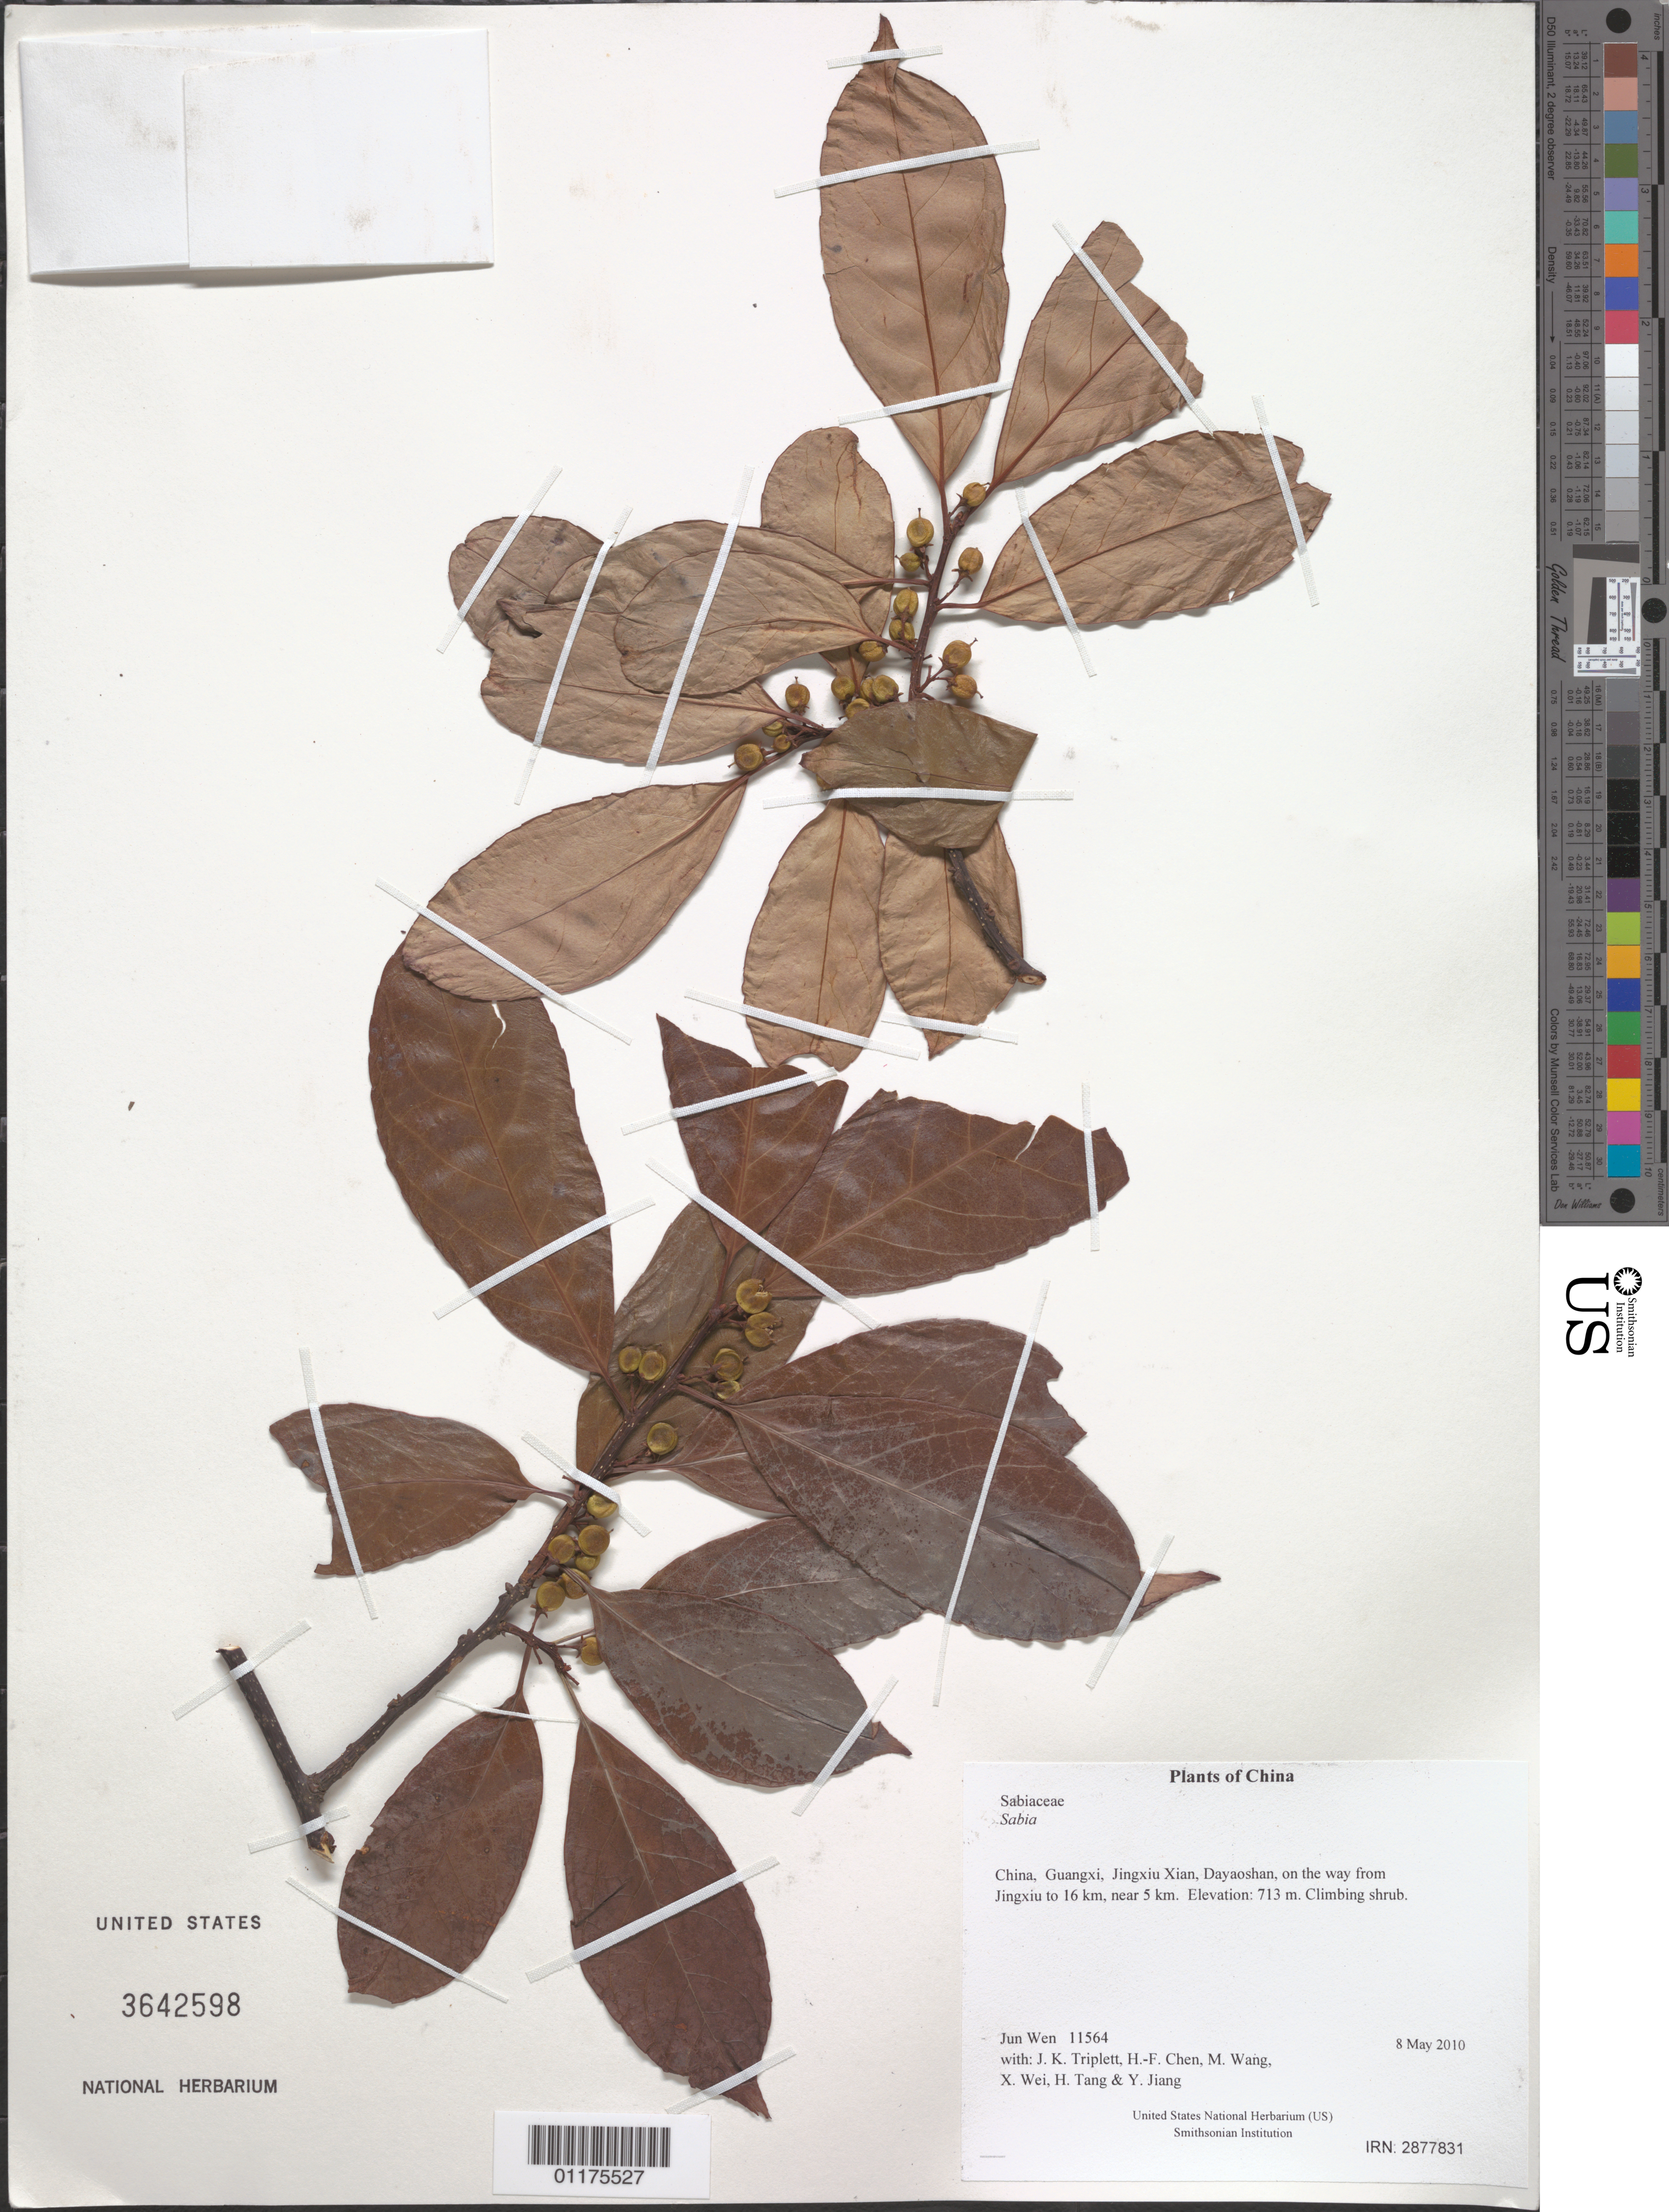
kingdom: Plantae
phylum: Tracheophyta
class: Magnoliopsida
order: Proteales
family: Sabiaceae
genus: Sabia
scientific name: Sabia sp.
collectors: J. Wen, J. K. Triplett, H.-F. Chen, M. Wang, X. Wei, H. Tang & Y. Jiang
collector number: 11564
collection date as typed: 8 May 2010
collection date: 2010-05-08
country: China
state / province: Guangxi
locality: Jingxiu Xian, Dayaoshan, on the way from Jingxiu to 16 km, near 5 km.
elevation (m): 713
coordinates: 24 09.237 N, 110 12.108 E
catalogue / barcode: US 3642598